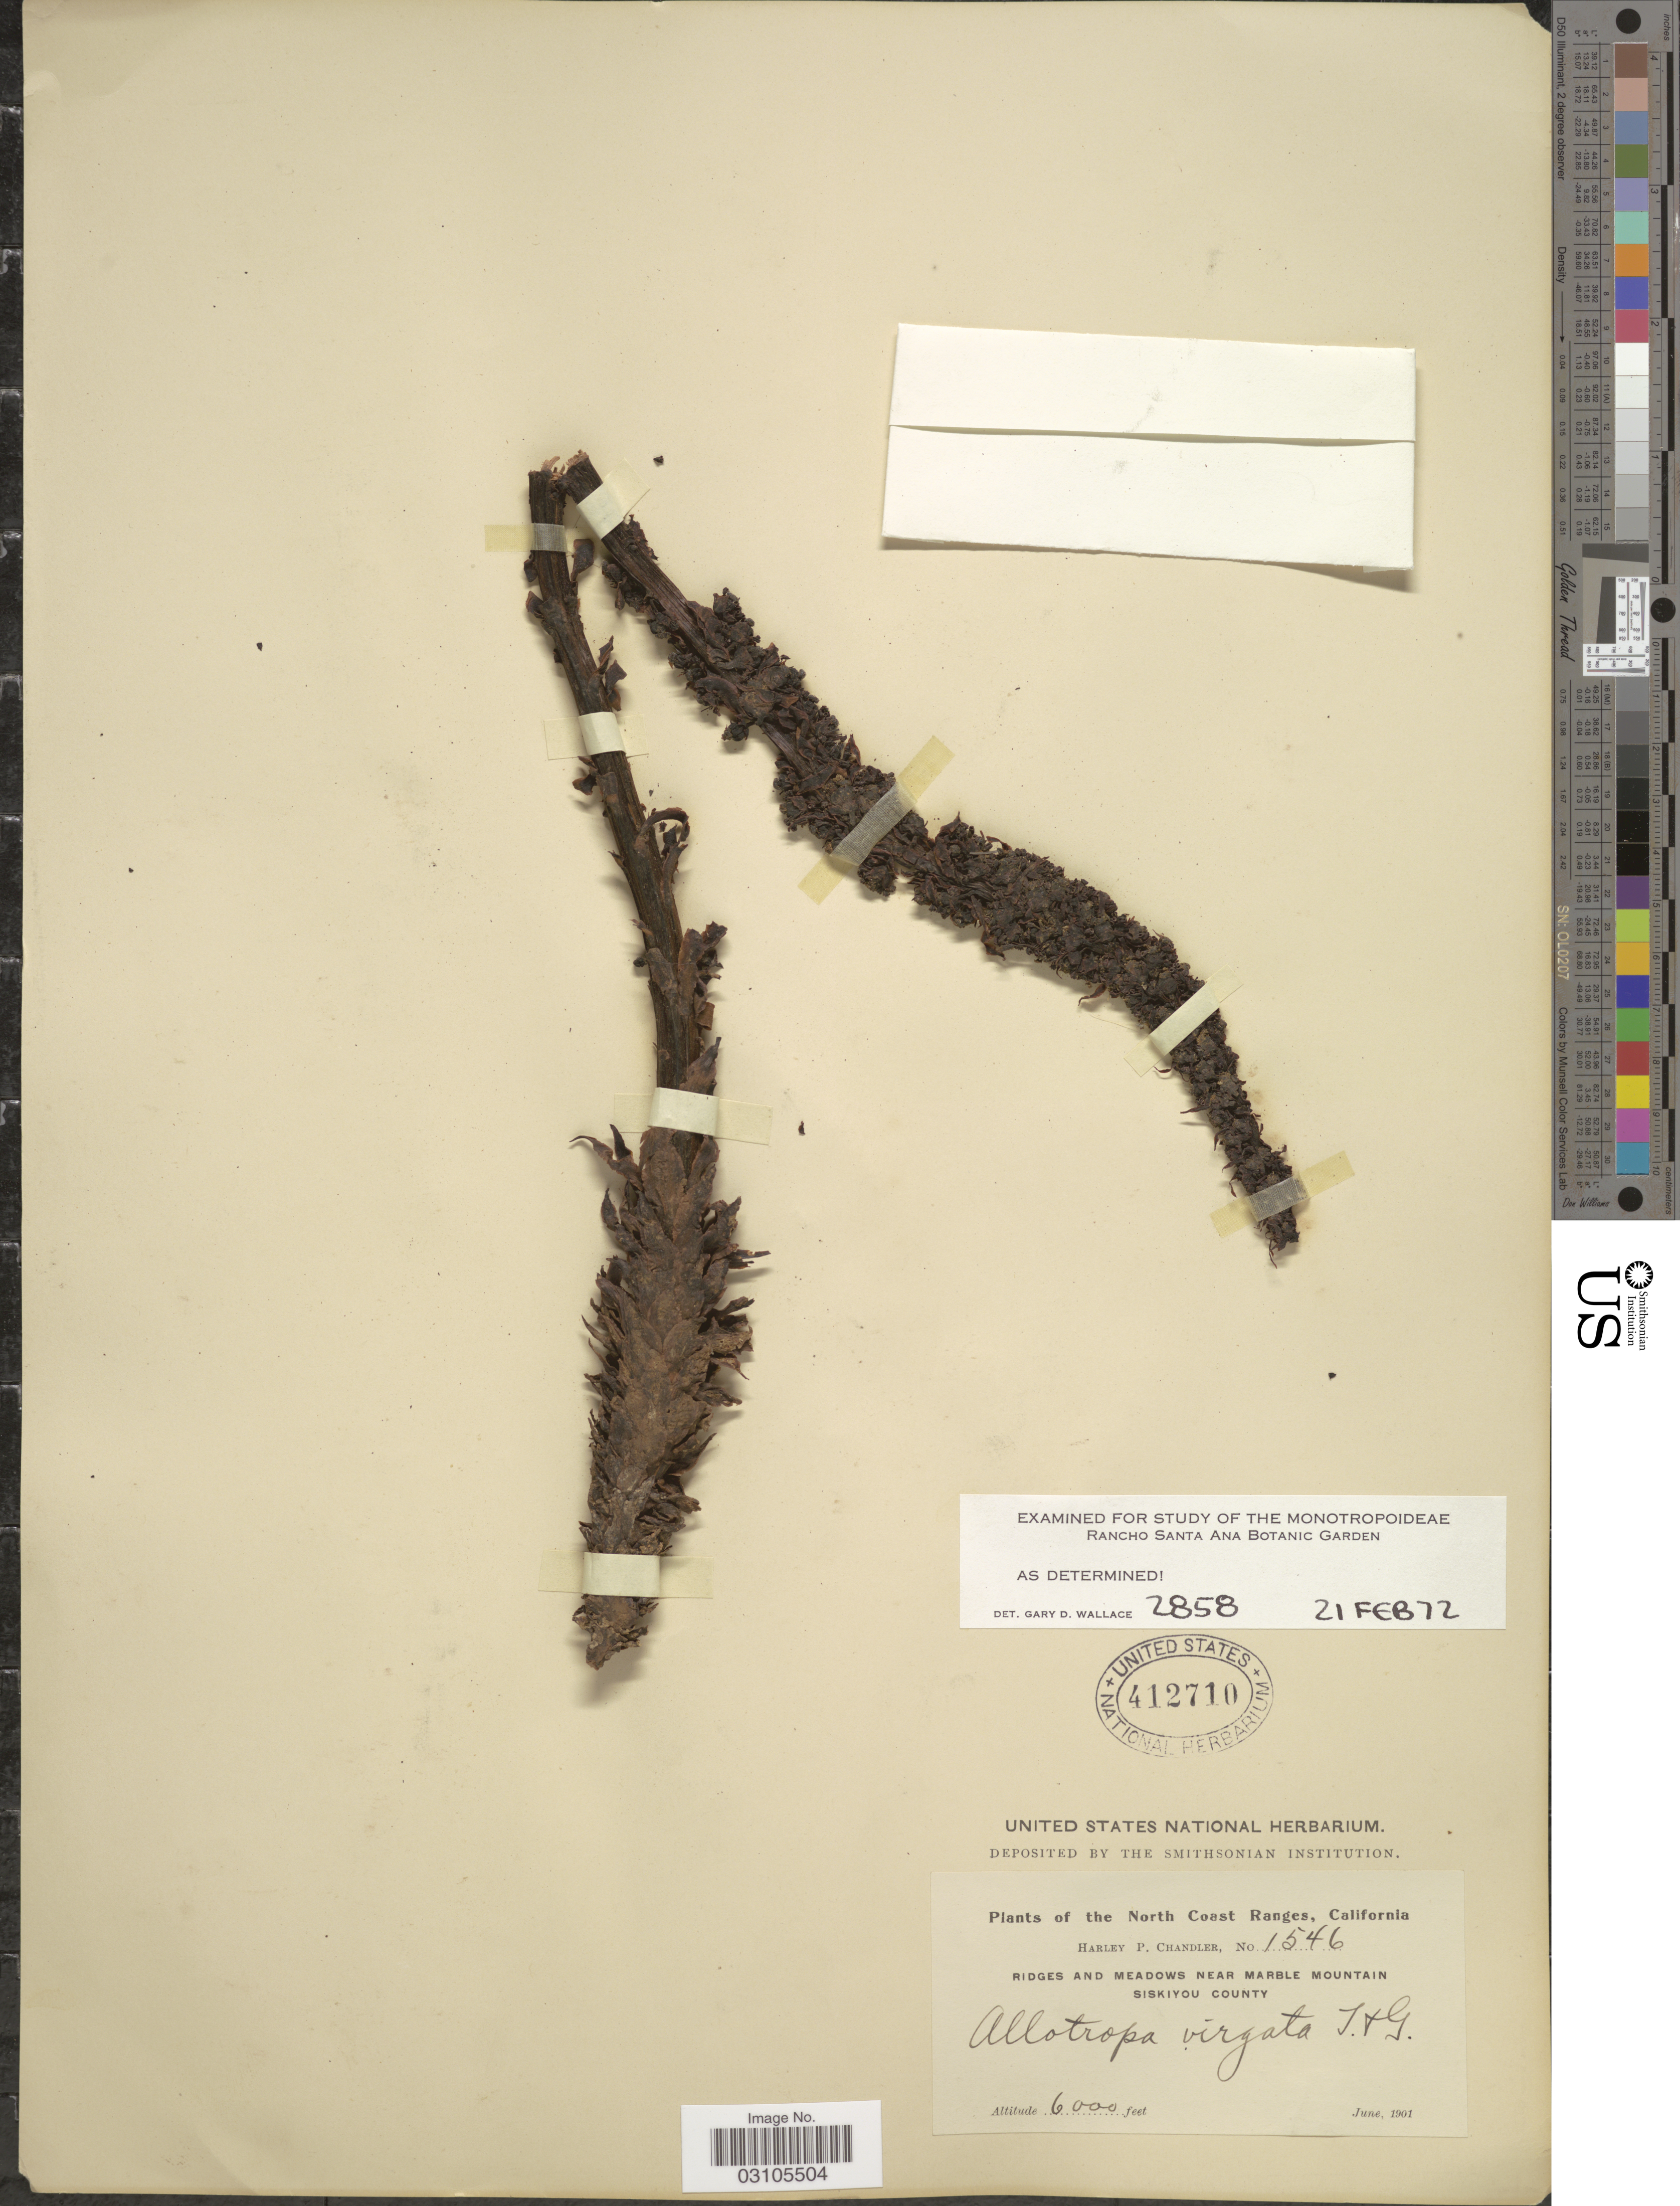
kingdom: Plantae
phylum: Tracheophyta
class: Magnoliopsida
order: Ericales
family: Ericaceae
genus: Allotropa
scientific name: Allotropa virgata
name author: Torr. & A. Gray ex A. Gray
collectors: H. Chandler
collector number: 1546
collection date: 1901-06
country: United States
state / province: California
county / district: Siskiyou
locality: The North Coast Ranges. Ridges and Meadows near Marble Mountain Siskiyou County.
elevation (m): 1829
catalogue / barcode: US 412710